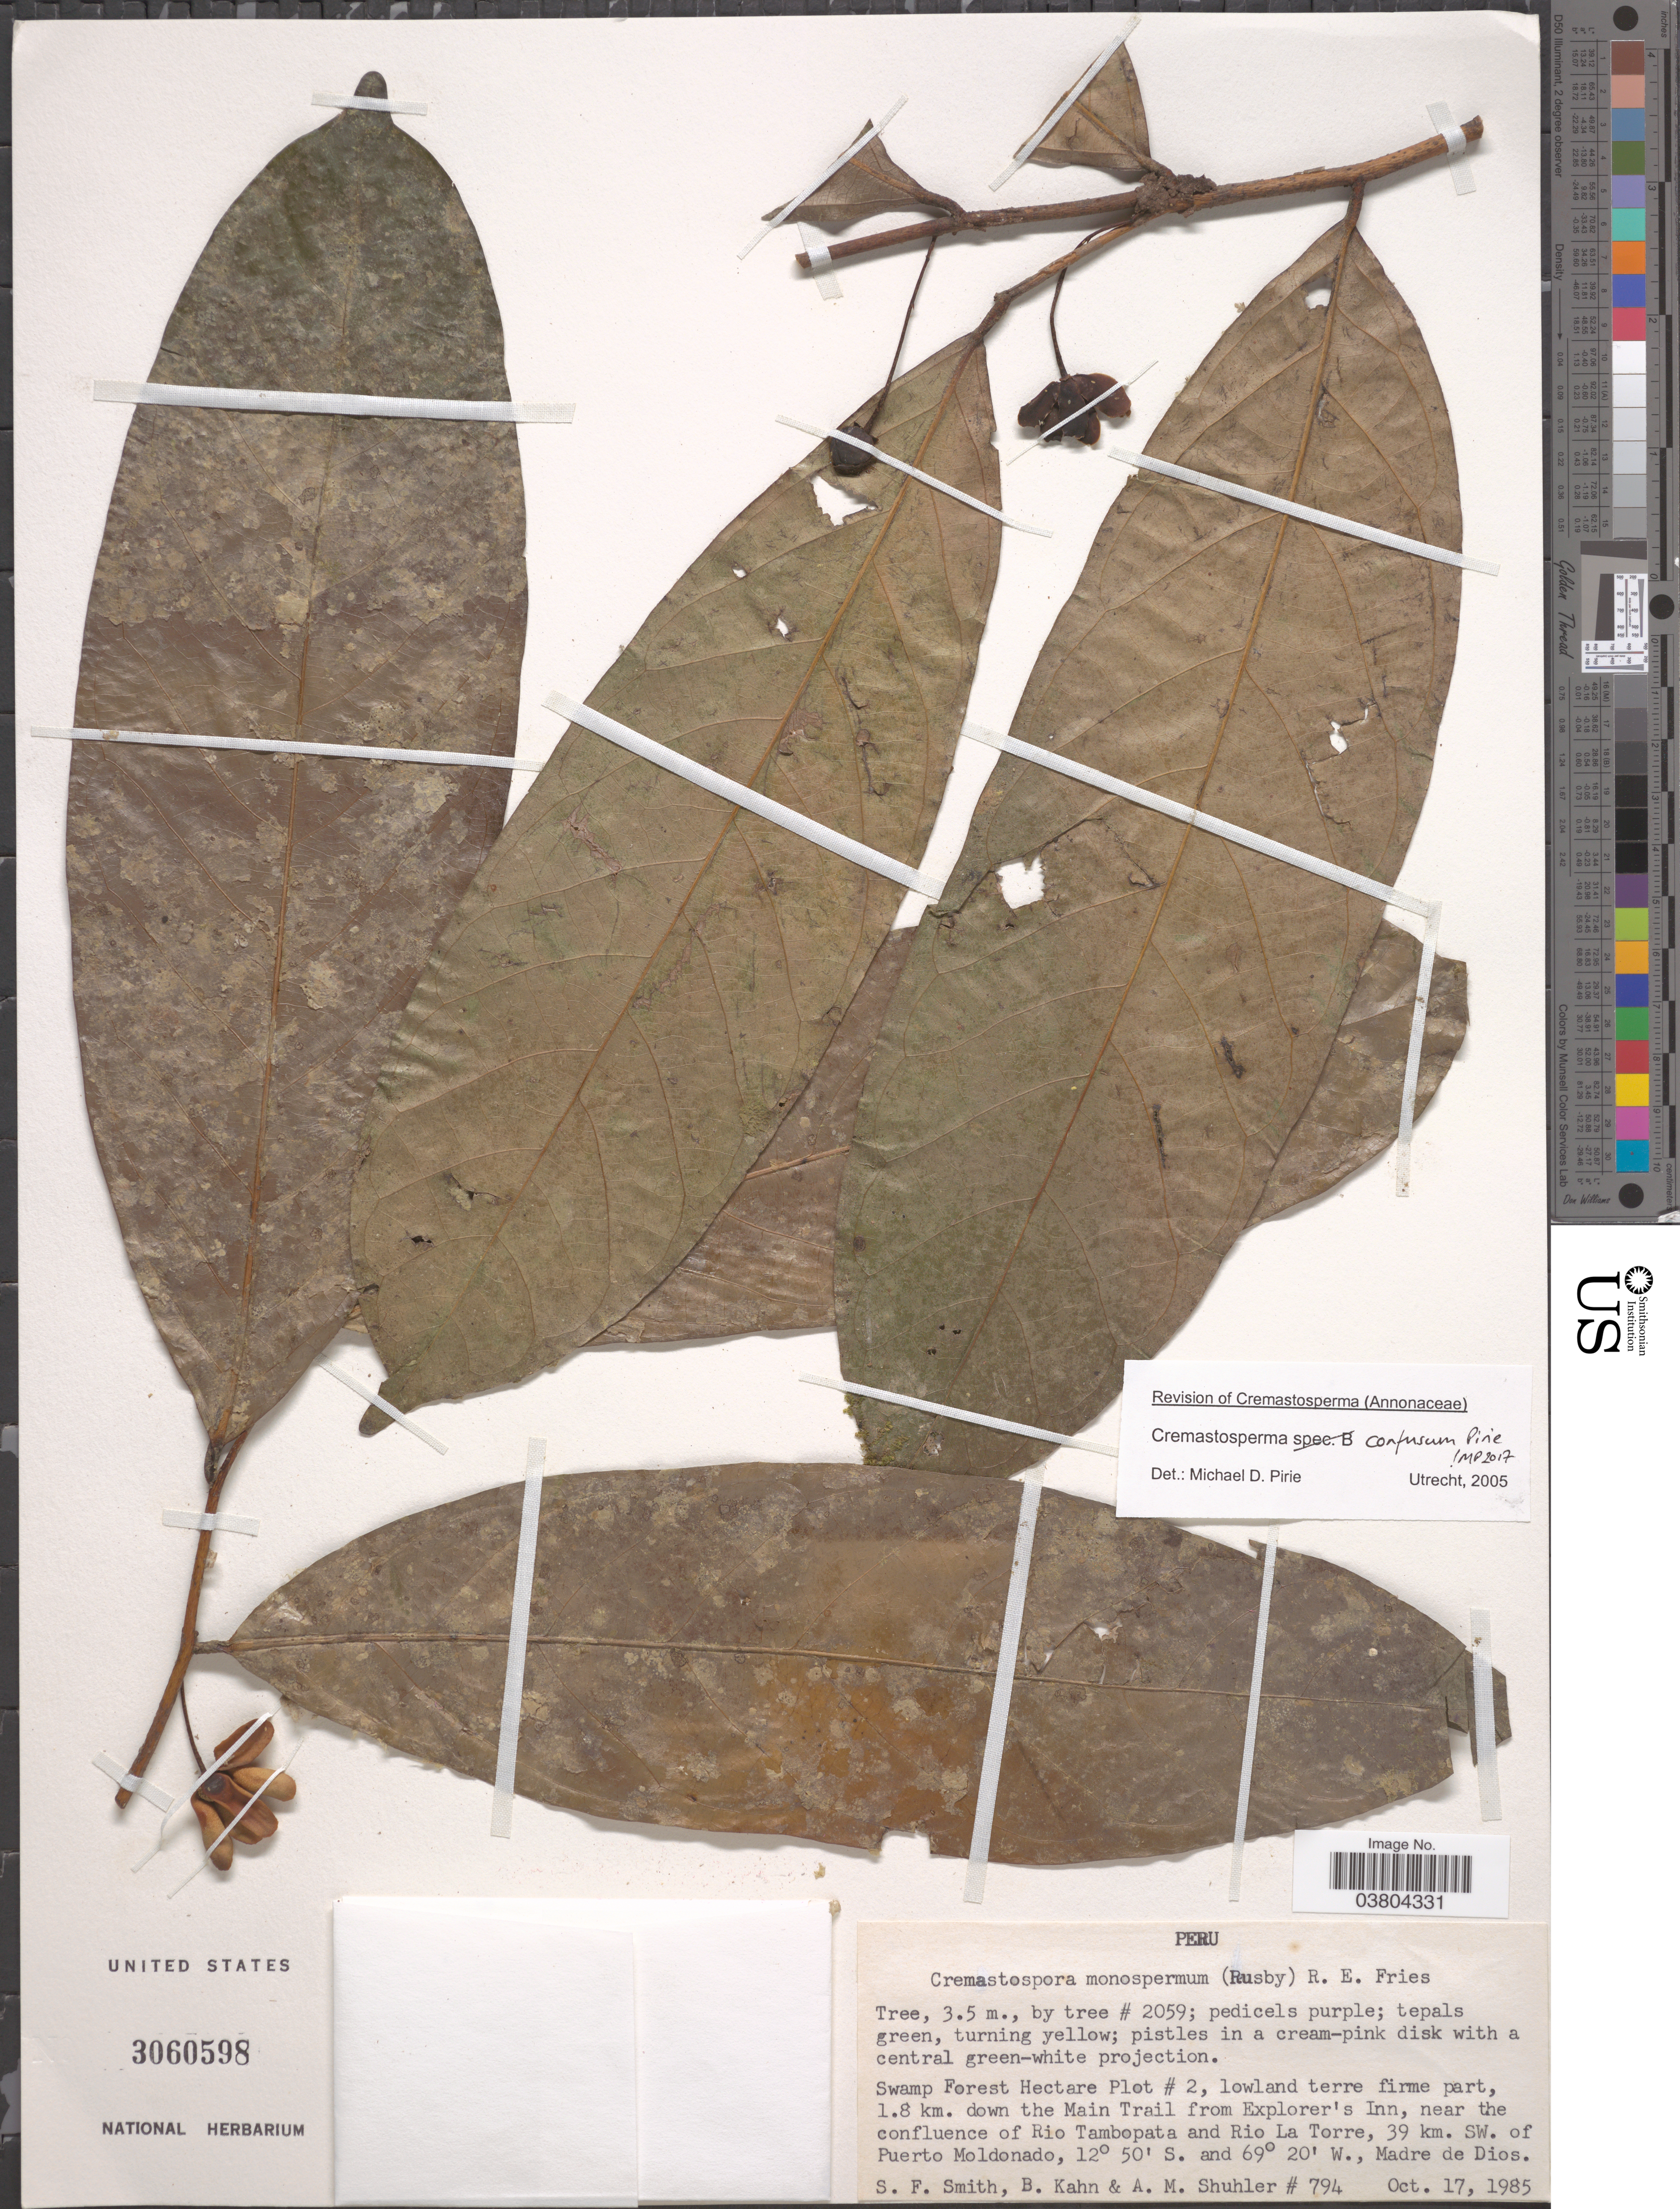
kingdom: Plantae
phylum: Tracheophyta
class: Magnoliopsida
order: Magnoliales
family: Annonaceae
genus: Cremastosperma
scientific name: Cremastosperma confusum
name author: Pirie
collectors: S.F. Smith, B. Kahn & A. Shuhler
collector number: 794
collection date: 1985-10-17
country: Peru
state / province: Madre de Dios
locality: Swamp Forest Hectare Plot #2, lowland terre firme part, 1.8 km. down the Main Trail from Explorer's Inn, near the confluence of Rio Tambopata and Rio La Torre, 39 km. SW. of Puerto Moldonado.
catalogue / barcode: US 3060598